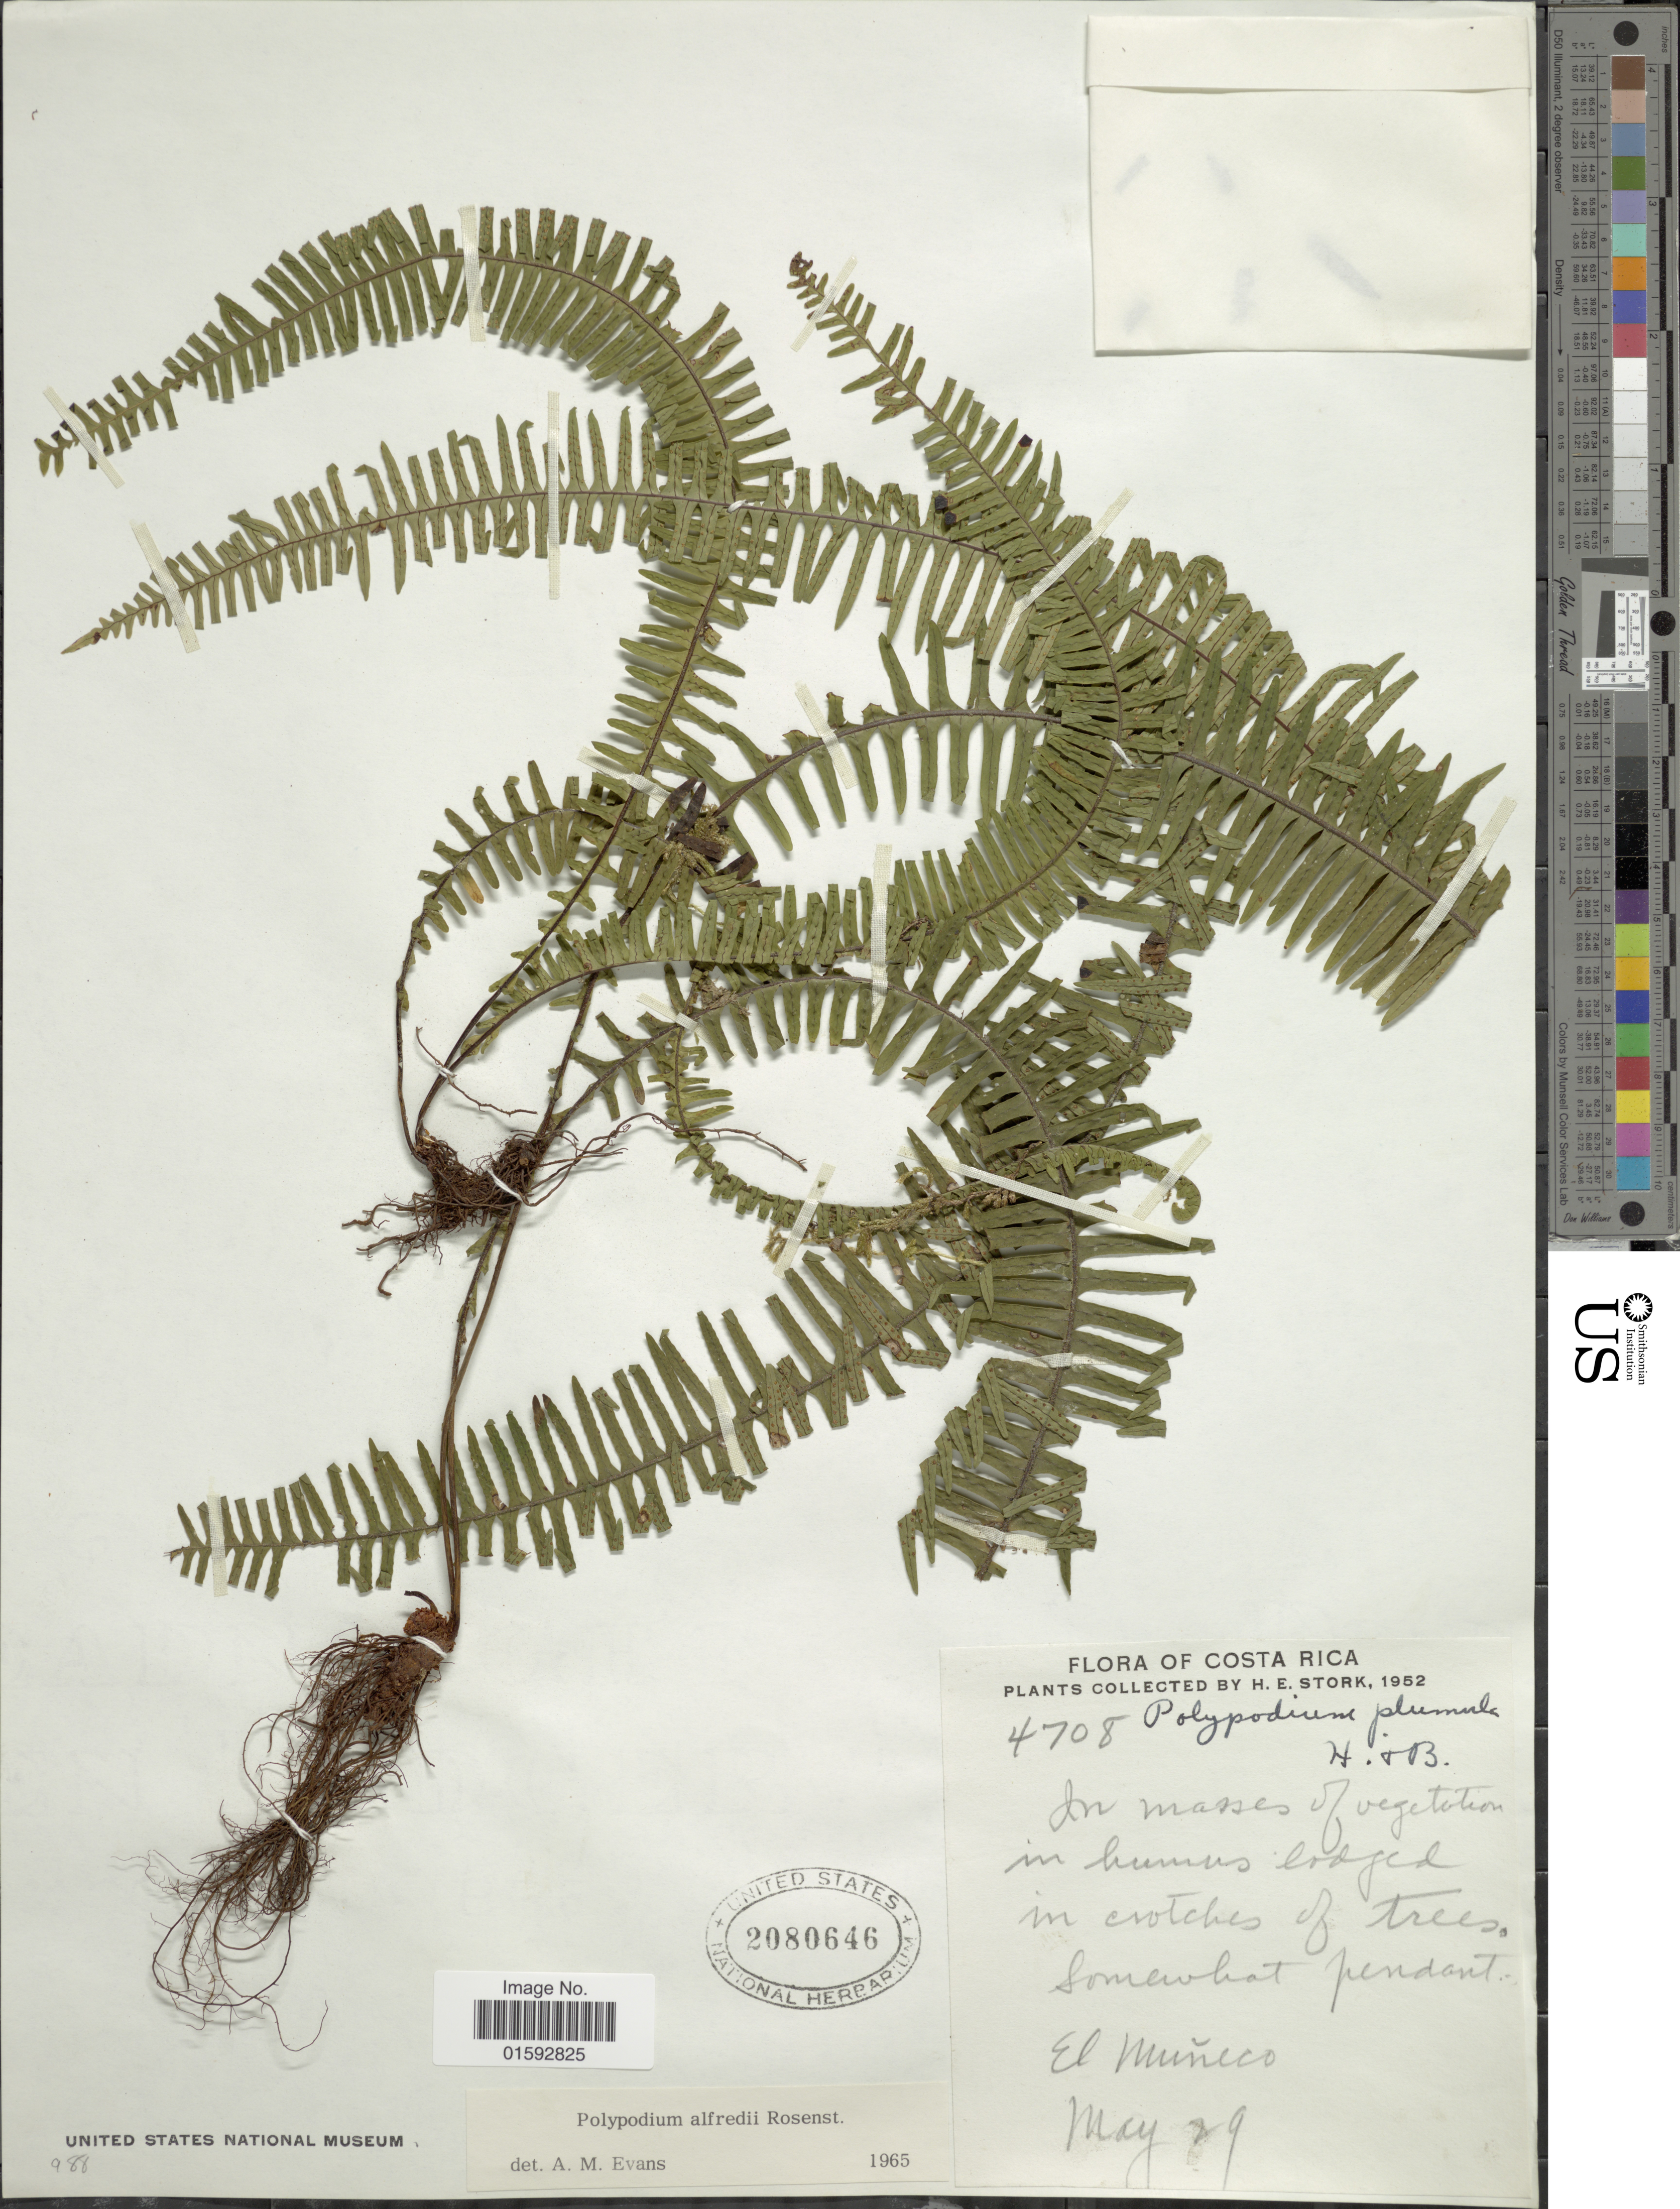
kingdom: Plantae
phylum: Tracheophyta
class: Polypodiopsida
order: Polypodiales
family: Polypodiaceae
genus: Pecluma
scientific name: Pecluma alfredii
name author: (Rosenst.) M.G. Price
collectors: H. E. Stork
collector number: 4708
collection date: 1952-05-29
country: Costa Rica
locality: In masses of vegetation in humus lodges in crotches of trees, El Muñeco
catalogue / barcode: US 2080646